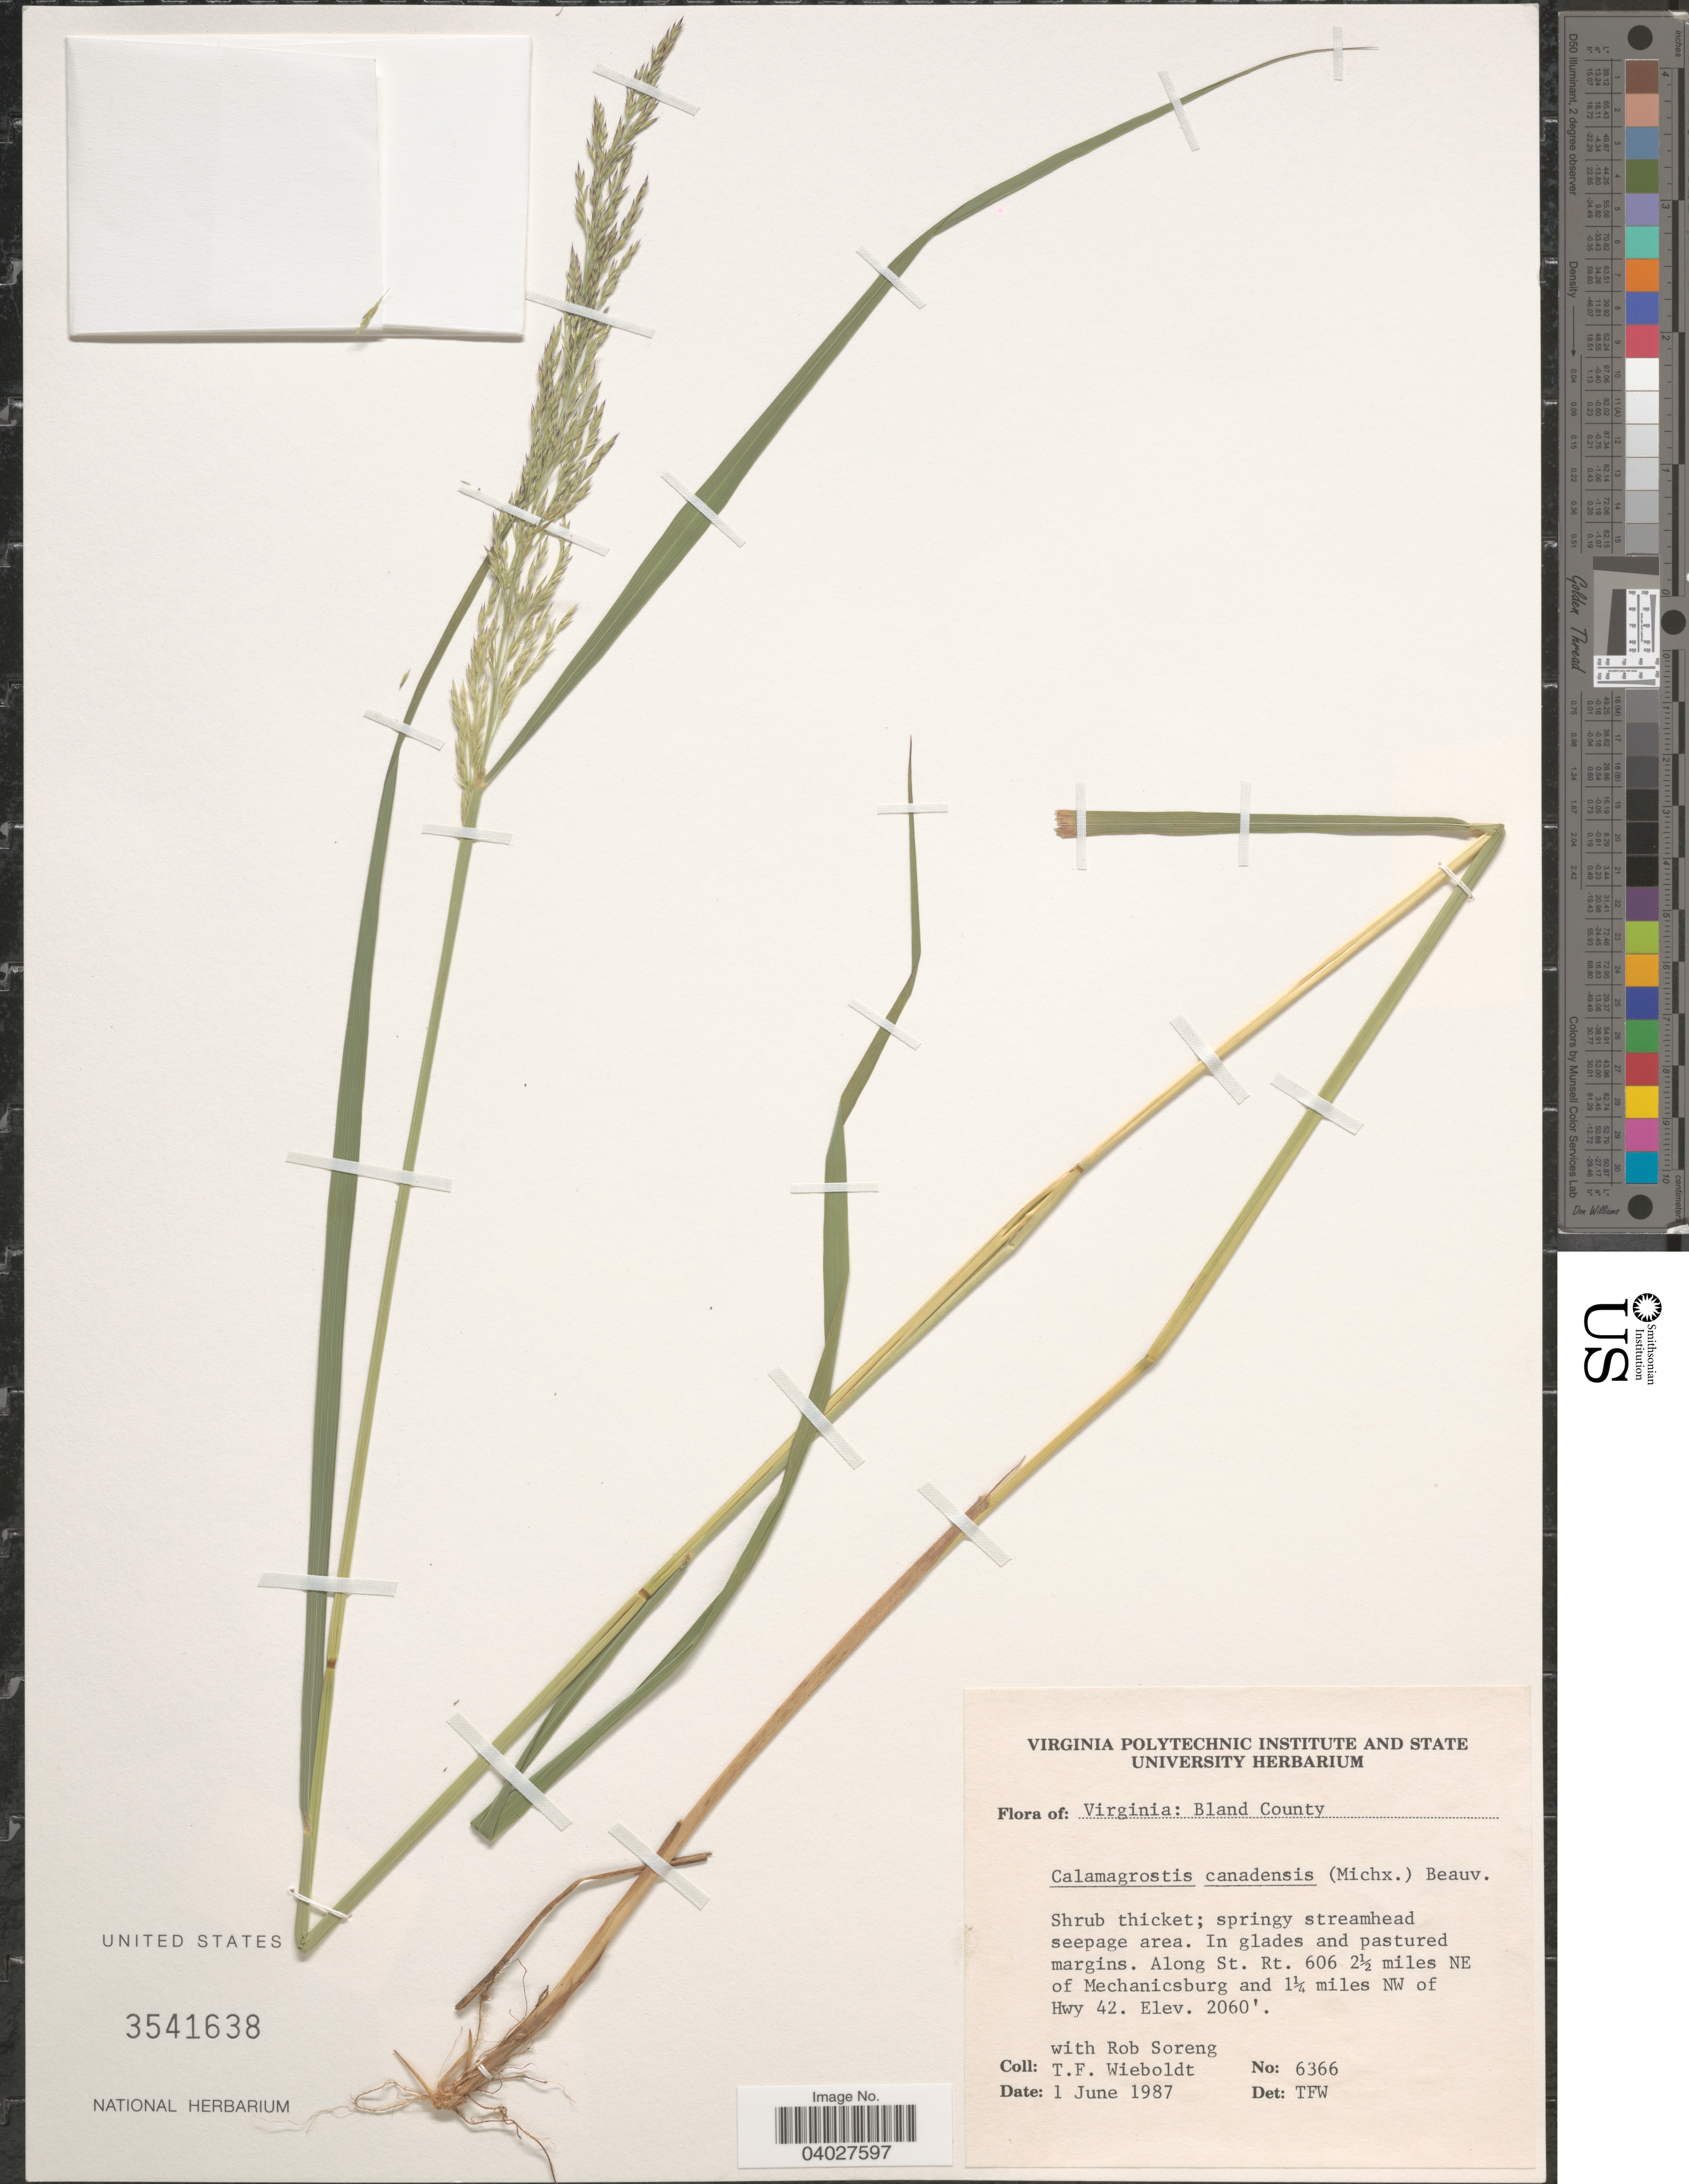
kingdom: Plantae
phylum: Tracheophyta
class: Liliopsida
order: Poales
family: Poaceae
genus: Calamagrostis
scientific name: Calamagrostis canadensis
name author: (Michx.) P. Beauv.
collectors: T. Wieboldt & R. J. Soreng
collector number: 6366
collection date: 1987-06-01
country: United States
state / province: Virginia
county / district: Bland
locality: Bland County. Along St. Rt. 606 2½ miles NE of Mechanicsburg and 1¼ miles NW of Hwy 42.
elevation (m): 628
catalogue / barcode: US 3541638